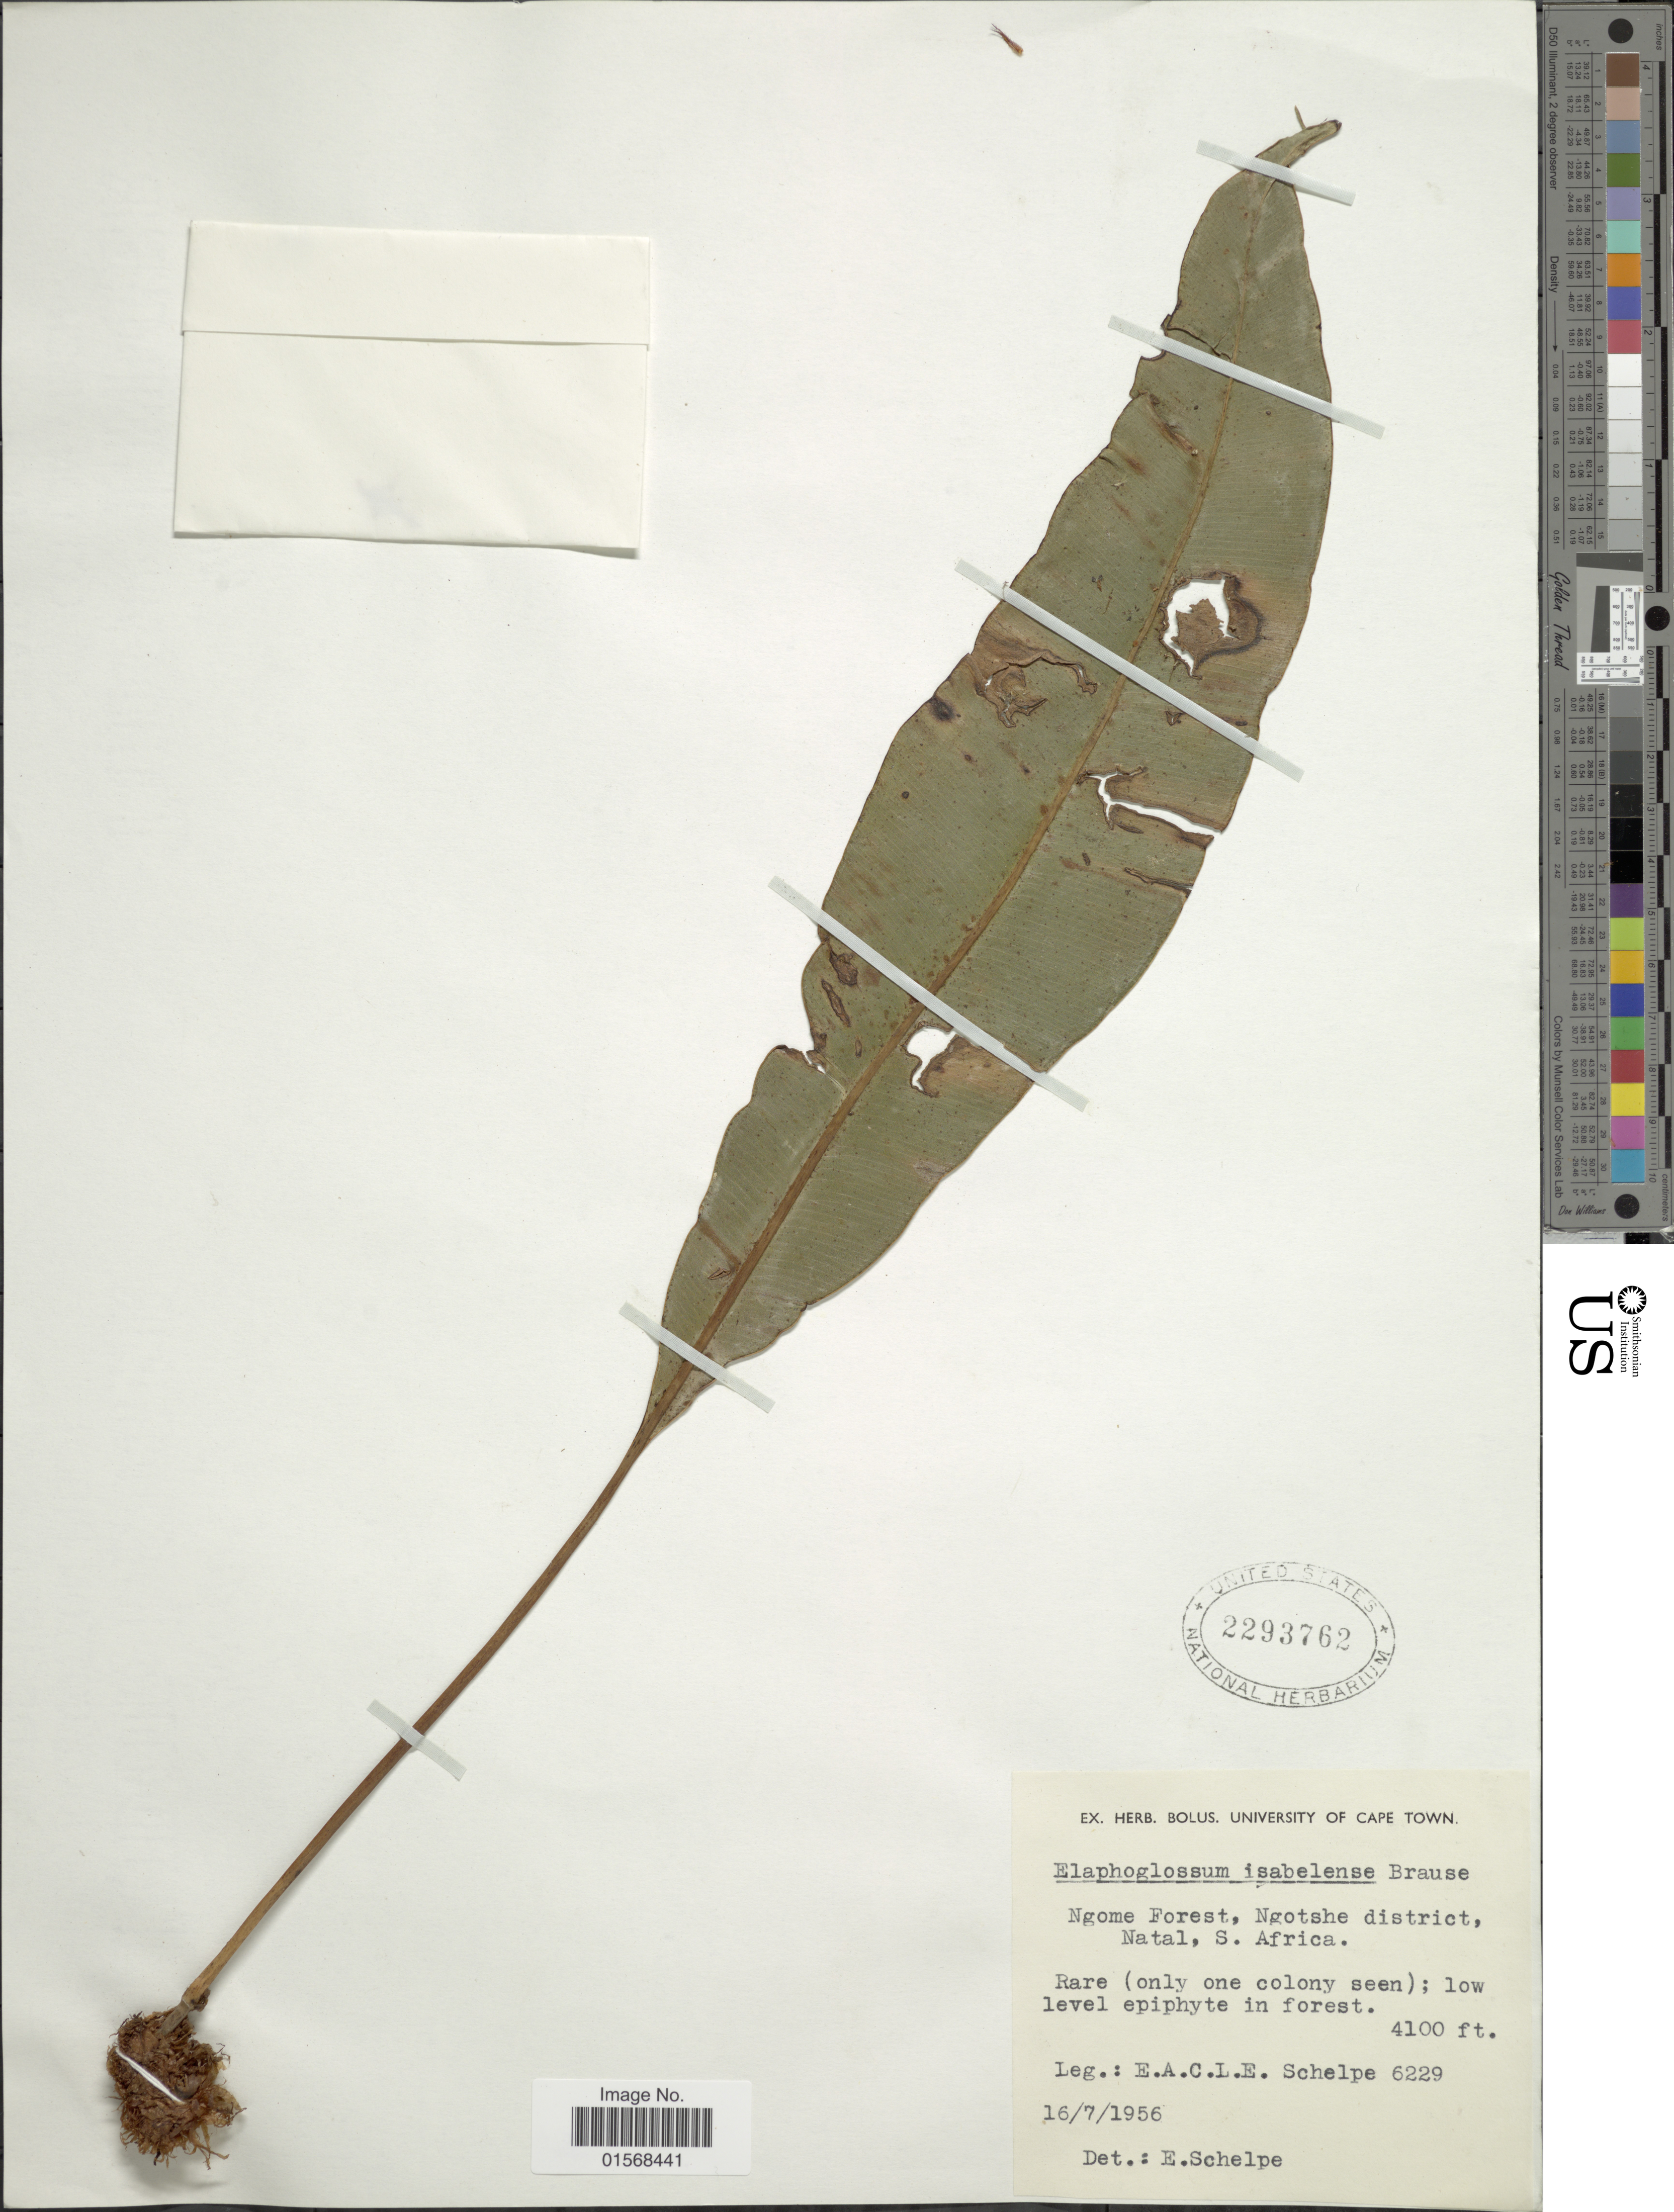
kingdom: Plantae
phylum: Tracheophyta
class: Polypodiopsida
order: Polypodiales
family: Dryopteridaceae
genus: Elaphoglossum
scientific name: Elaphoglossum isabelense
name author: Brause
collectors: E. A. C. L. E. Schelpe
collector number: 6229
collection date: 1956-07-16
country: South Africa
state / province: KwaZulu-Natal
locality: Ngome Forest, Ngotshe district, Natal, S. Africa.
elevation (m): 1250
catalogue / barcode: US 2293762